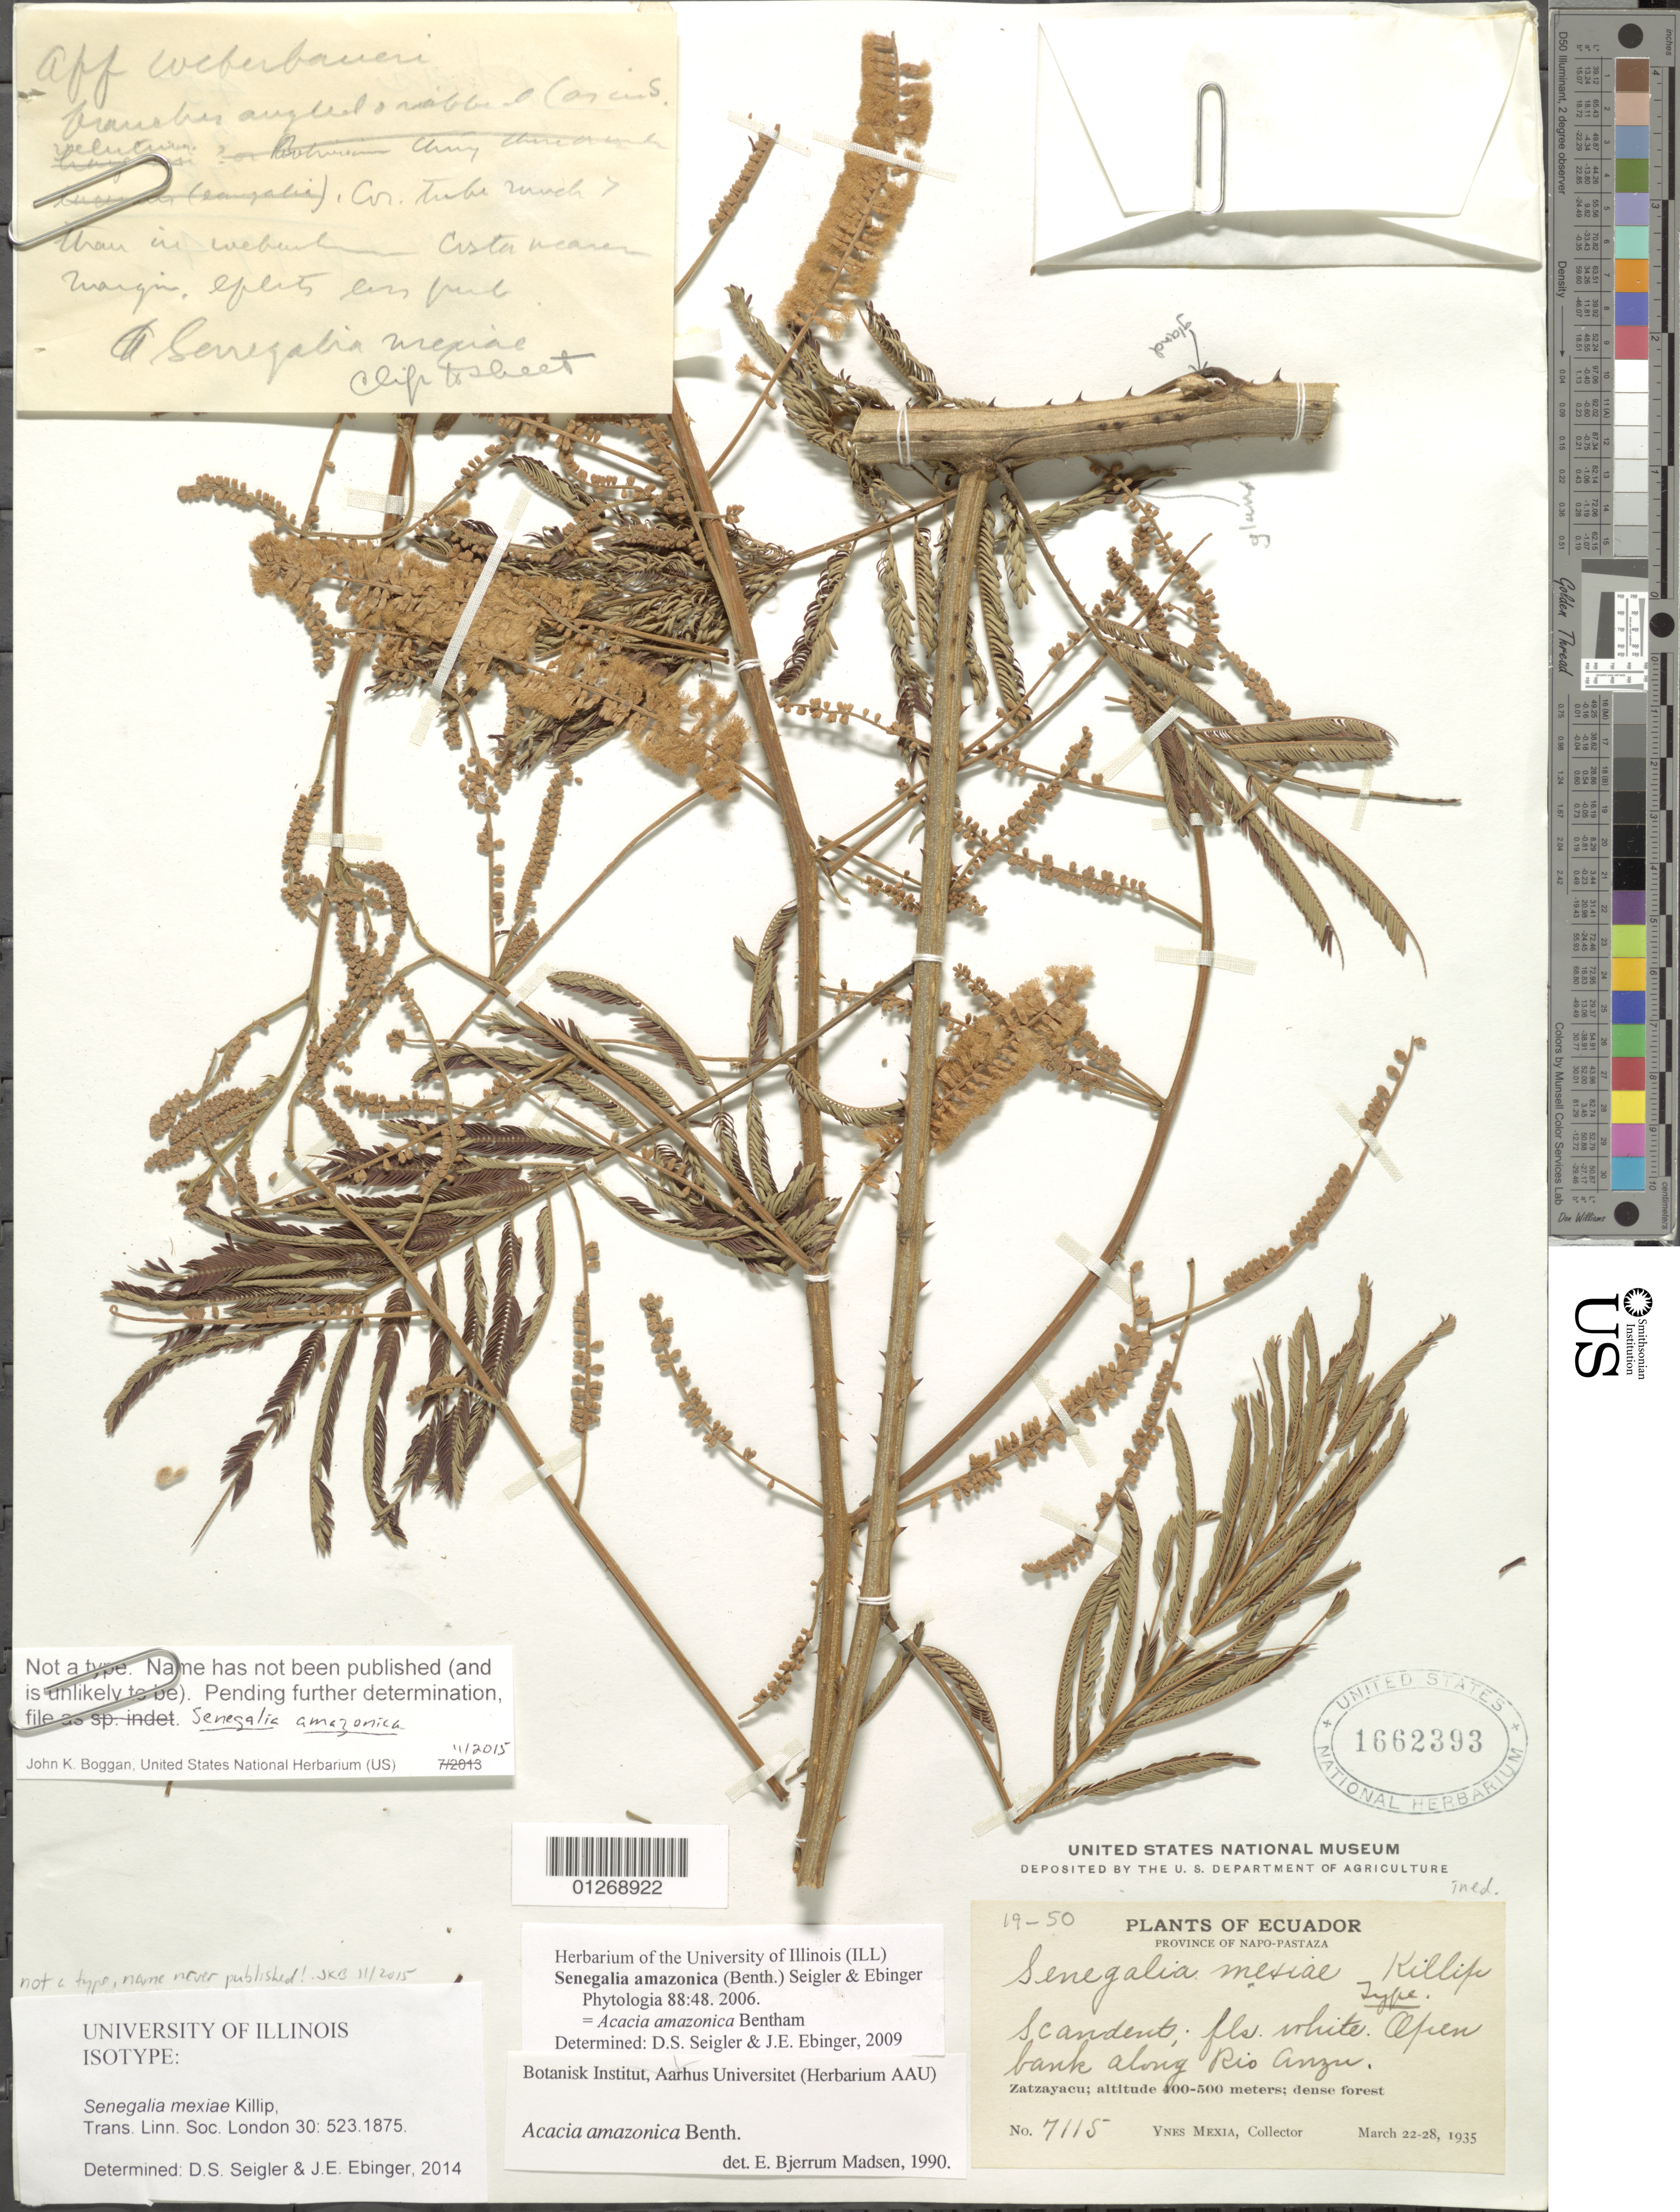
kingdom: Plantae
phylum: Tracheophyta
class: Magnoliopsida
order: Fabales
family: Fabaceae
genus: Senegalia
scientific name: Senegalia amazonica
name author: Seigler & Ebinger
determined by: Seigler, David S.; Ebinger, J. E.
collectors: Y. Mexia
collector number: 7115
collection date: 1935-03-22/1935-03-28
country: Ecuador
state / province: Napo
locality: Province of Napo-Pastaza. Zatzayacu. Open bank along Rio Anzu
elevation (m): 400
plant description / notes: Specimen annotated (unsigned/undated; by Killip?) as "Senegalia mexiae Killip Type"; also annotated as "isotype" of this name by Seigler & Ebinger (2014). Name has never been published and specimen is not a type of any name.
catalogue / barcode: US 1662393